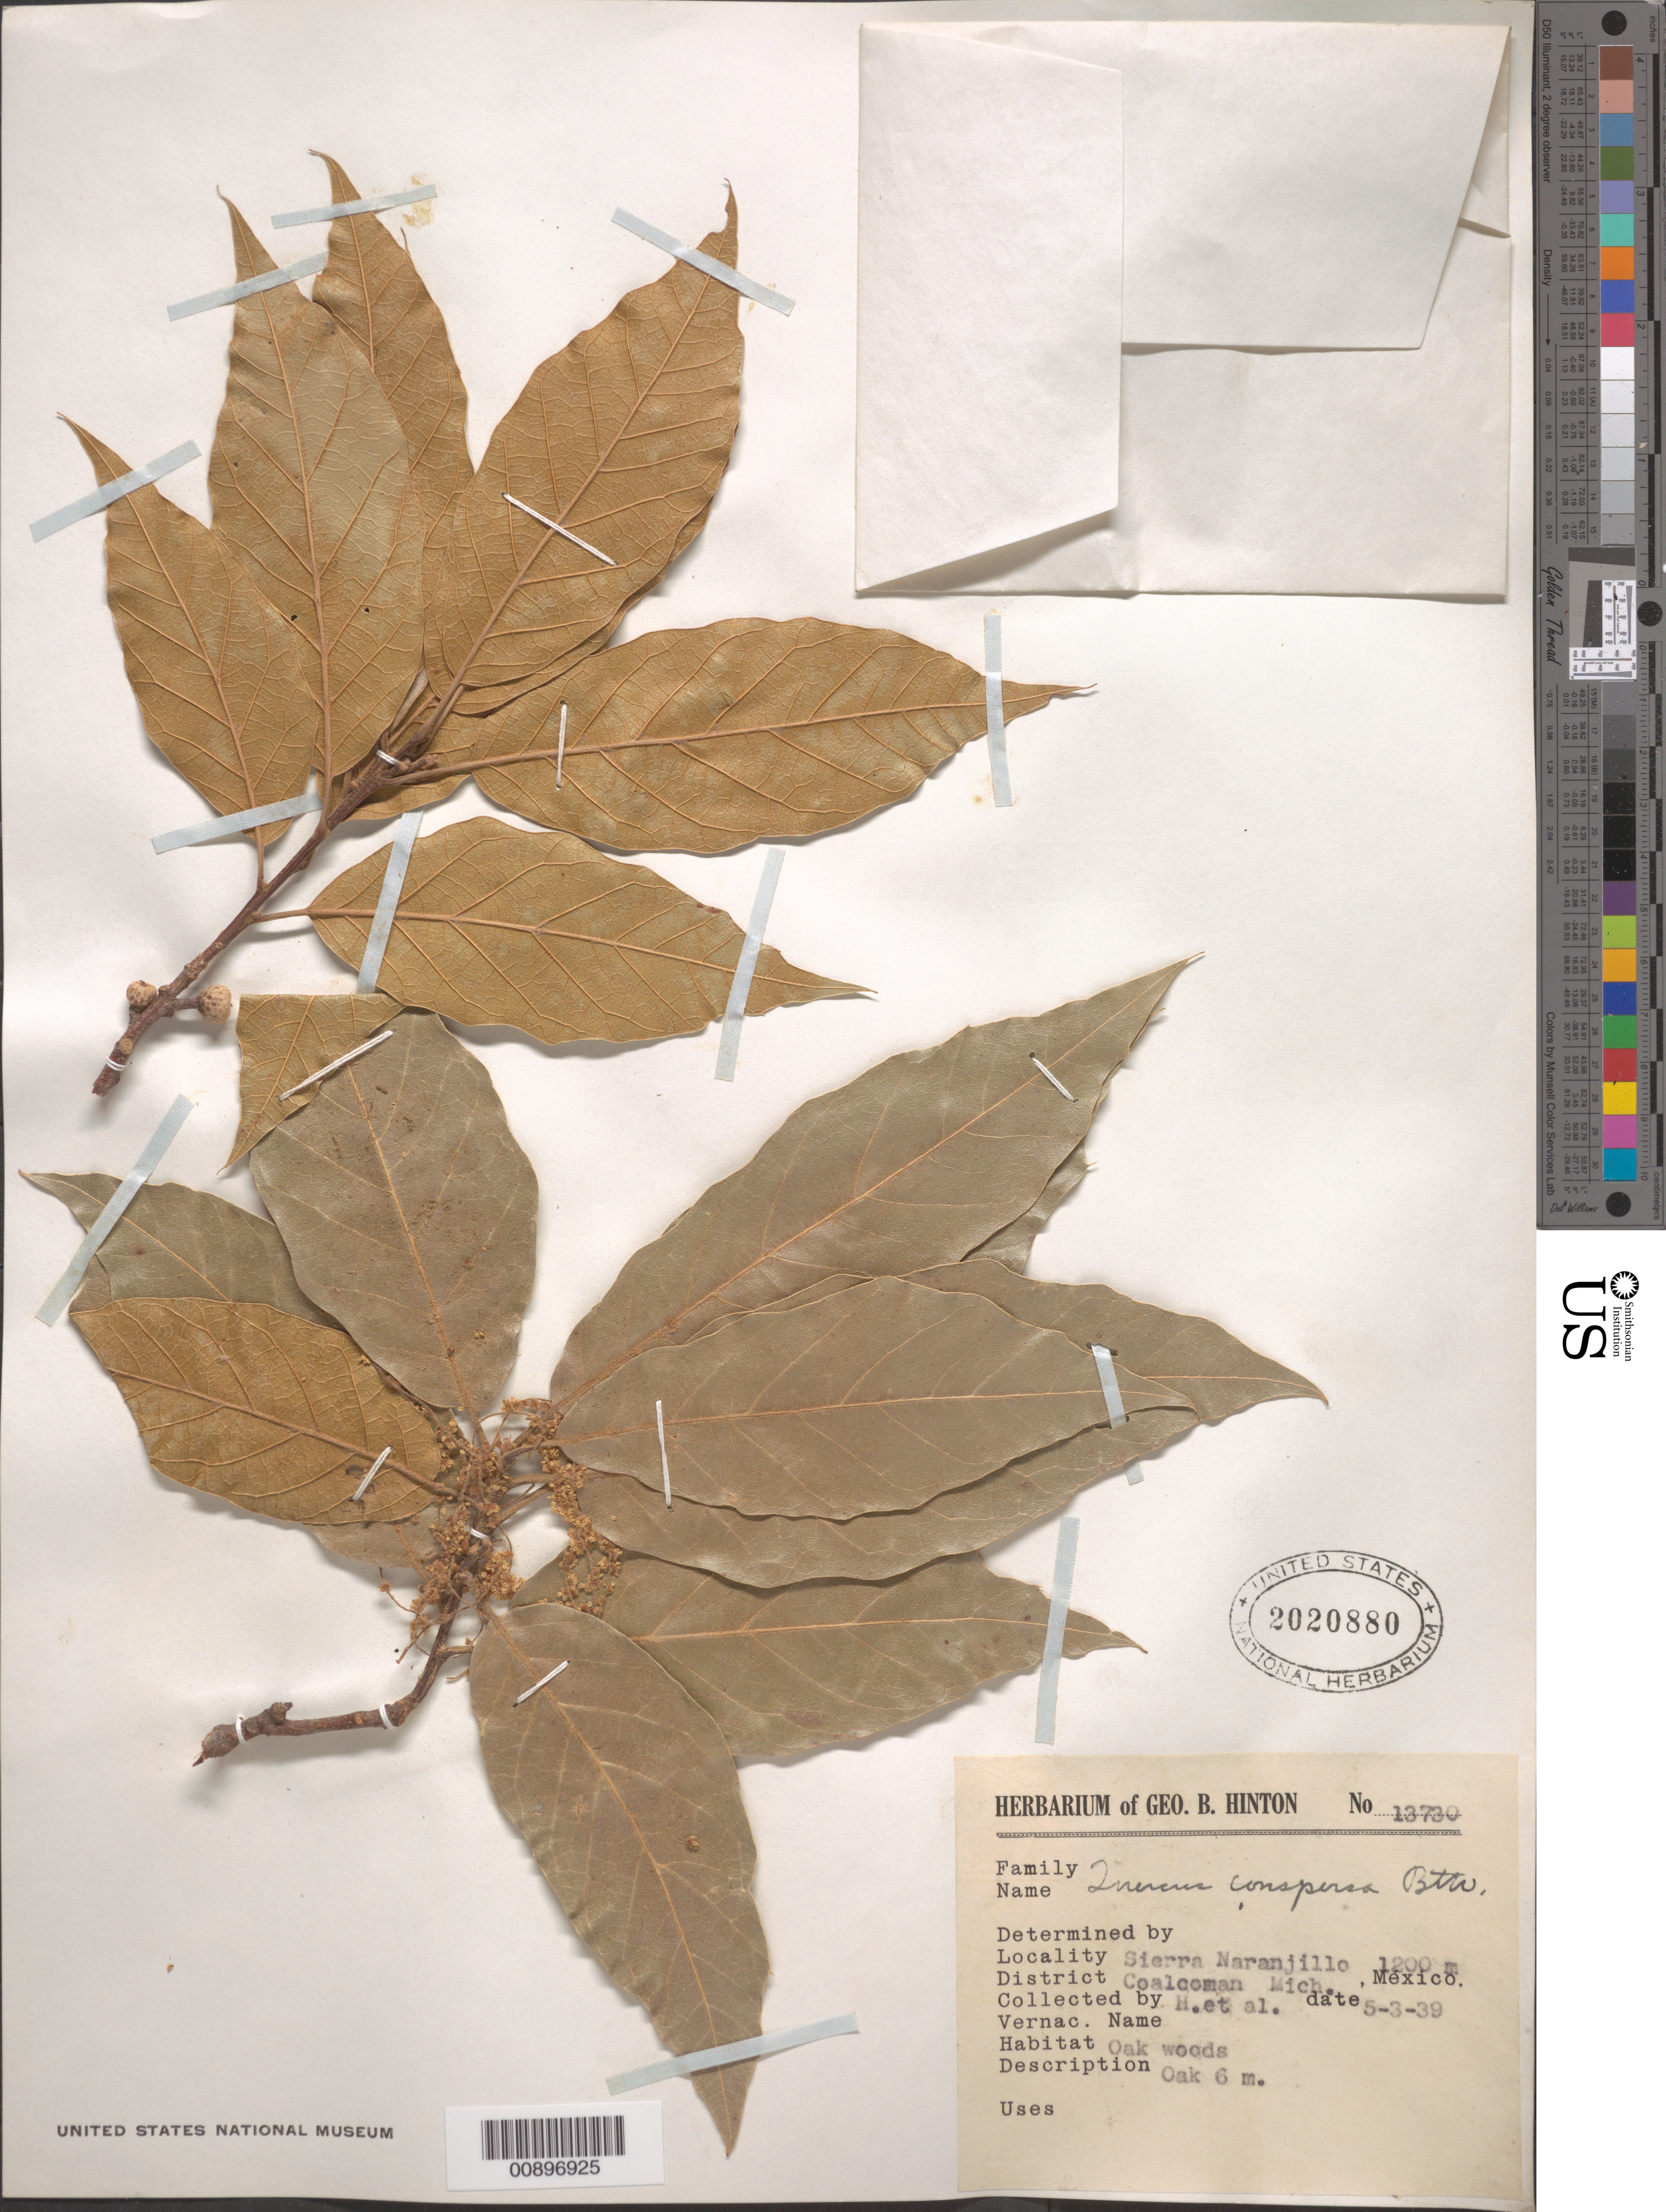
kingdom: Plantae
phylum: Tracheophyta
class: Magnoliopsida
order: Fagales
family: Fagaceae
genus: Quercus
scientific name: Quercus conspersa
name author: Benth.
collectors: G. B. Hinton & et al.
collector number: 13730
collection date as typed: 03 May 1939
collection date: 1939-05-03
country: Mexico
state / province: Michoacán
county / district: Coalcomán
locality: Sierra Naranjillo, Coalcomán, Michoacán.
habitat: Oak woods.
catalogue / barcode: US 2020880